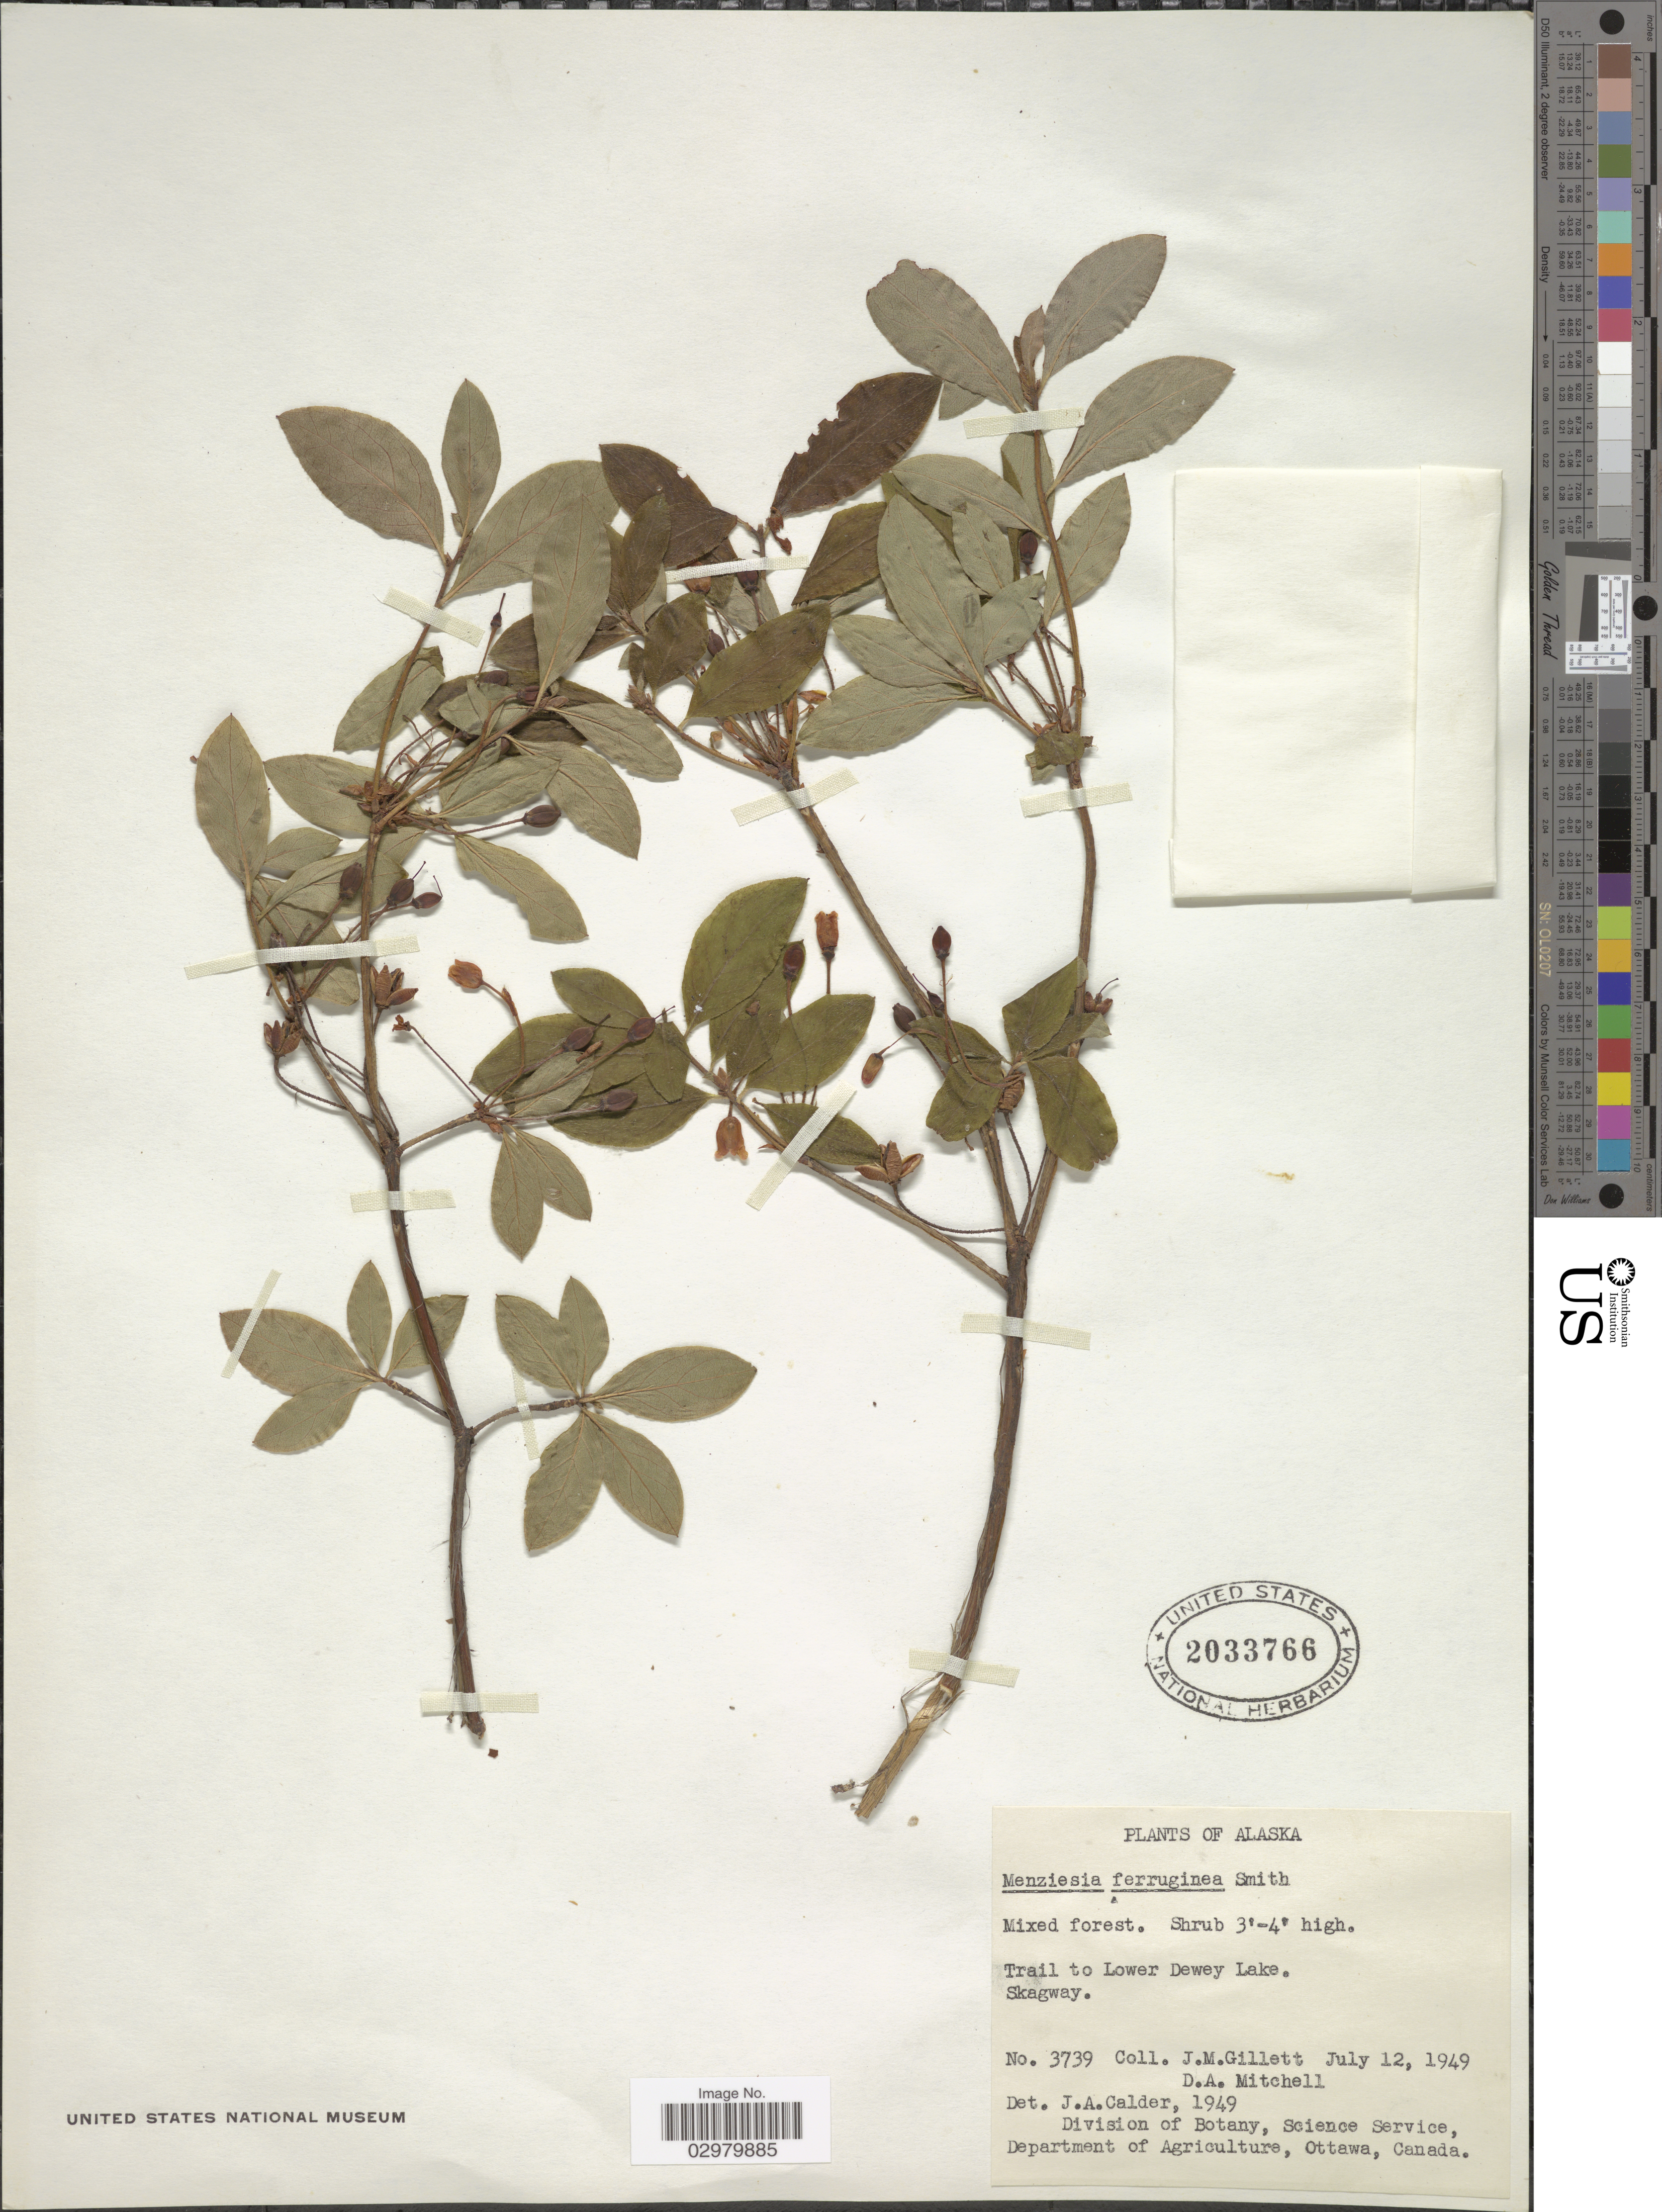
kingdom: Plantae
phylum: Tracheophyta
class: Magnoliopsida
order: Ericales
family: Ericaceae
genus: Menziesia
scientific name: Menziesia ferruginea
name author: Sm.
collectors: J. M. Gillett & D. Mitchell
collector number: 3739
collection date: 1949-07-12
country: United States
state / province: Alaska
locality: Trail to Lower Dewy Lake. Skagway.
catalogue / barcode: US 2033766